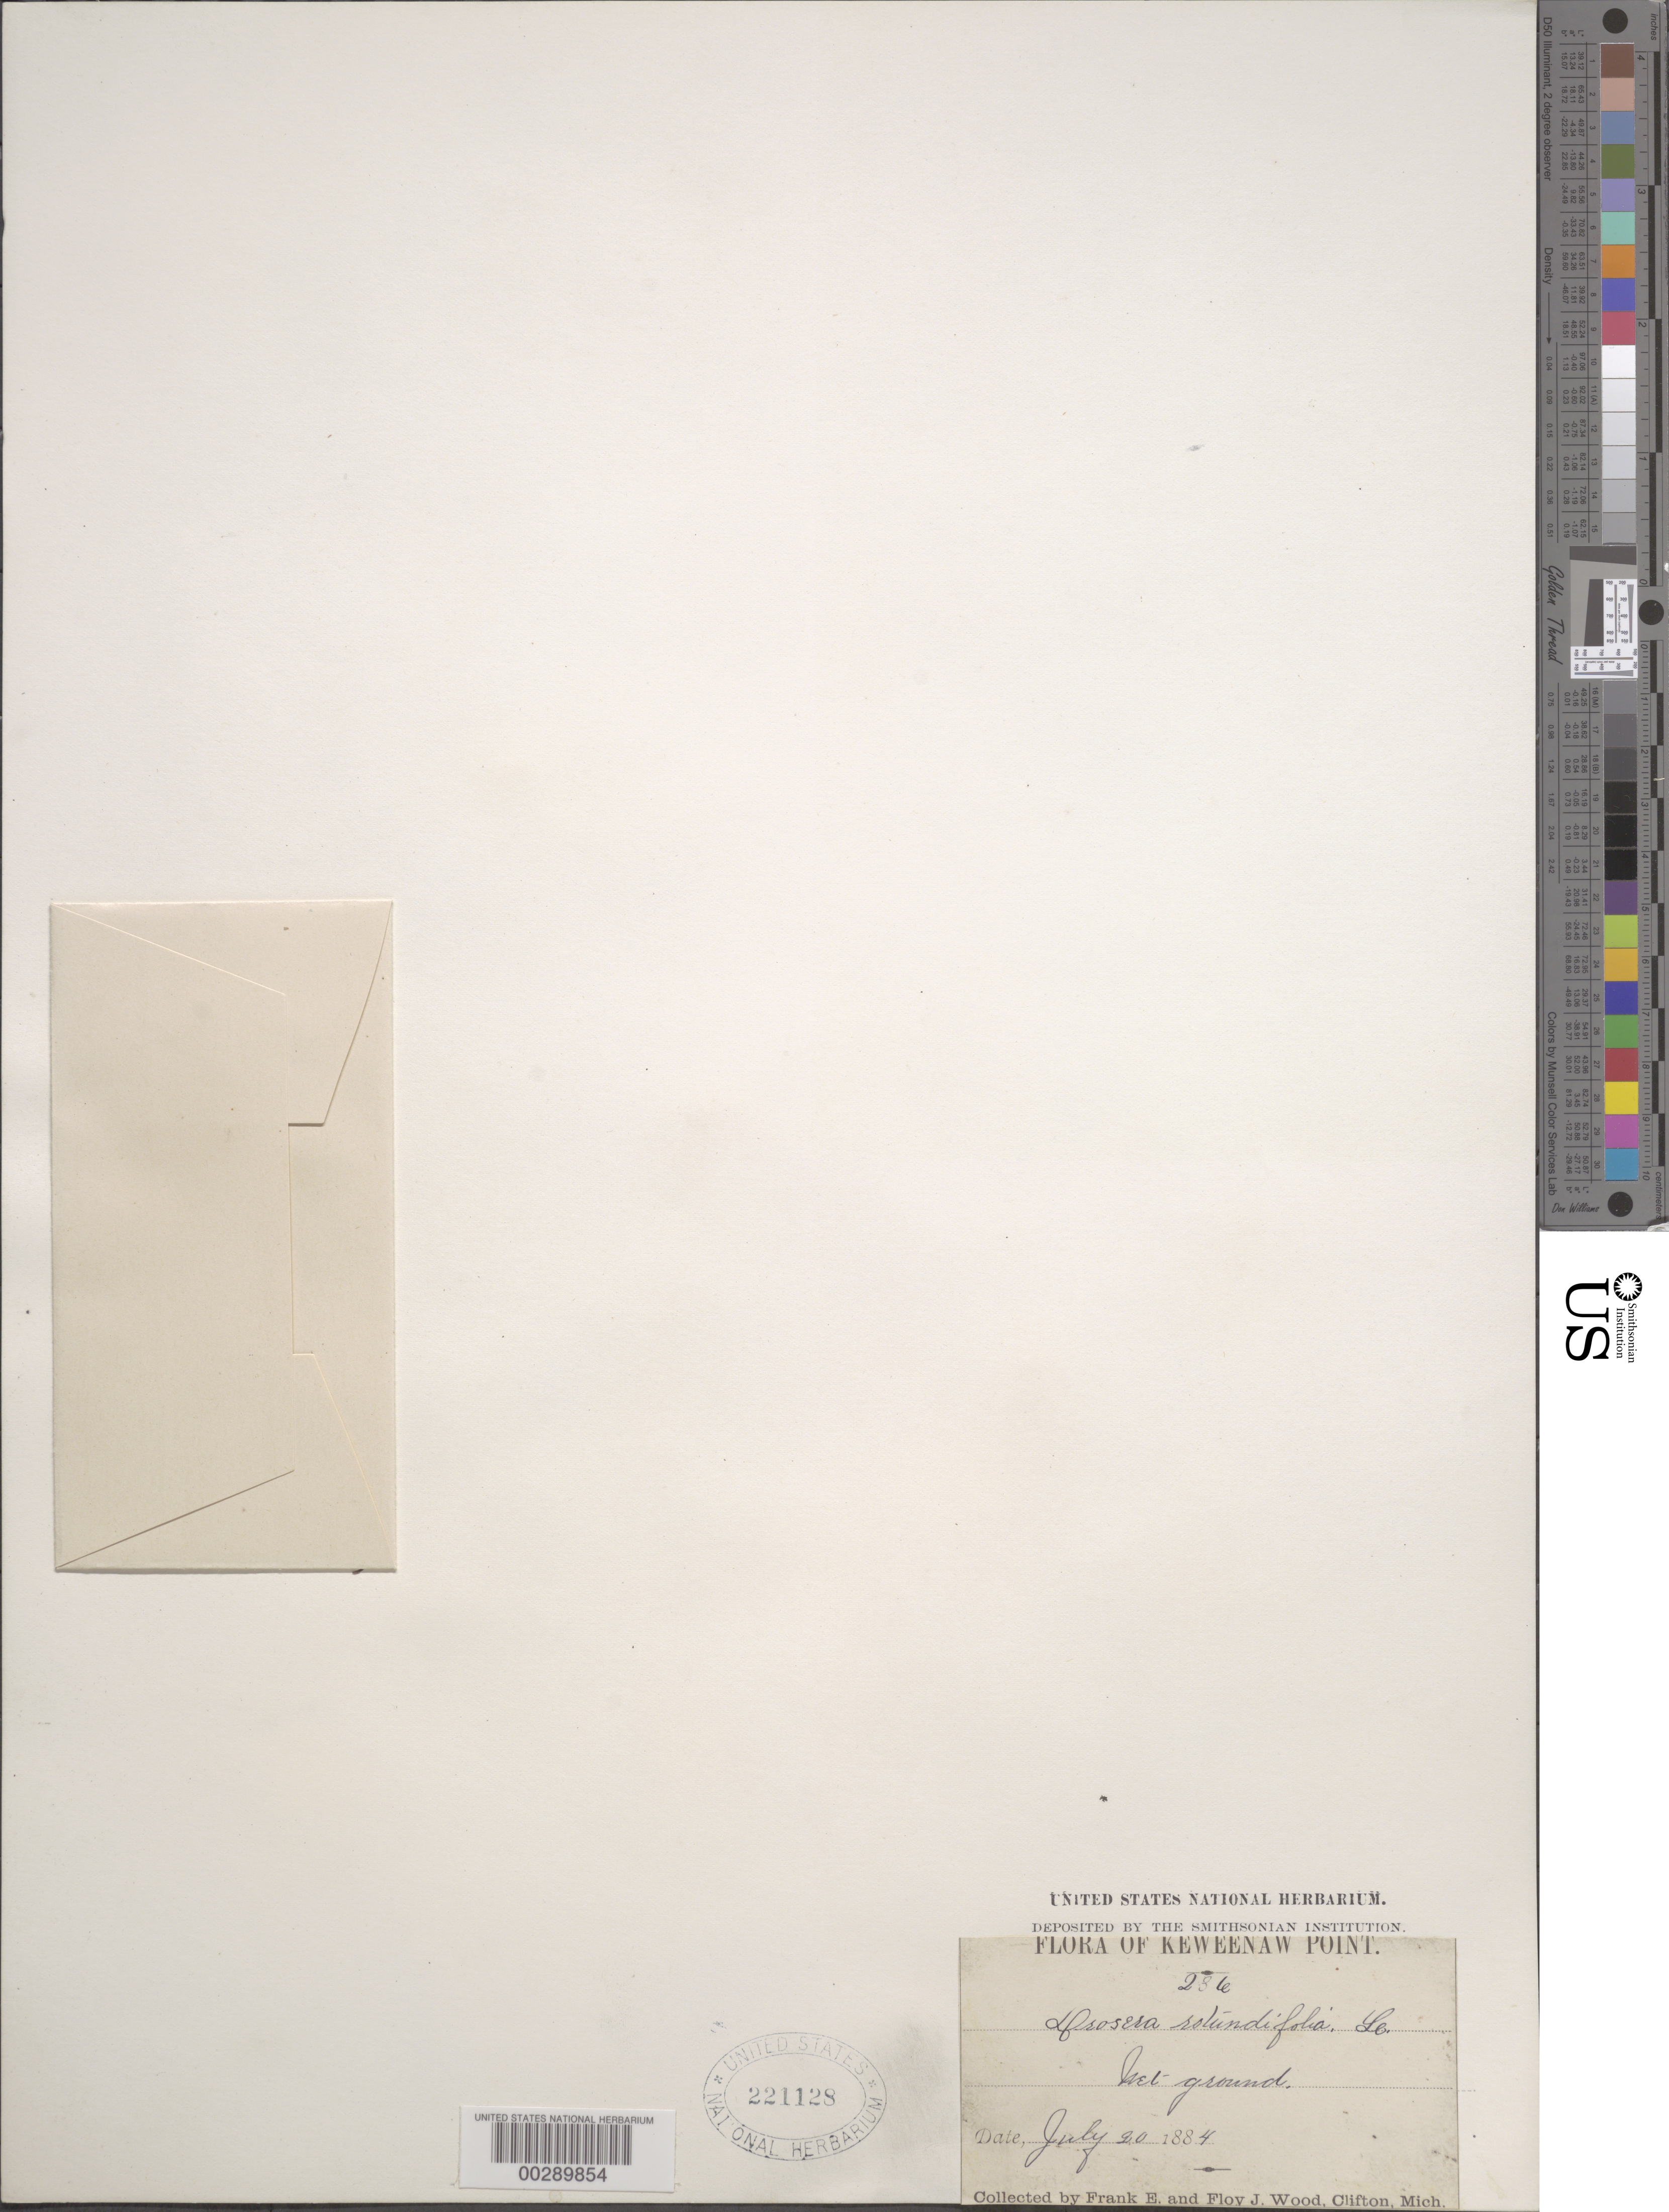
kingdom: Plantae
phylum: Tracheophyta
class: Magnoliopsida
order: Caryophyllales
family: Droseraceae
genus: Drosera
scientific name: Drosera rotundifolia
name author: L.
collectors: F. Wood & F. Wood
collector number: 236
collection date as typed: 20 Jul 1884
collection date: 1884-07-20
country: United States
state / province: Michigan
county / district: Keweenaw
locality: Keweenaw point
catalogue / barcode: US 221128